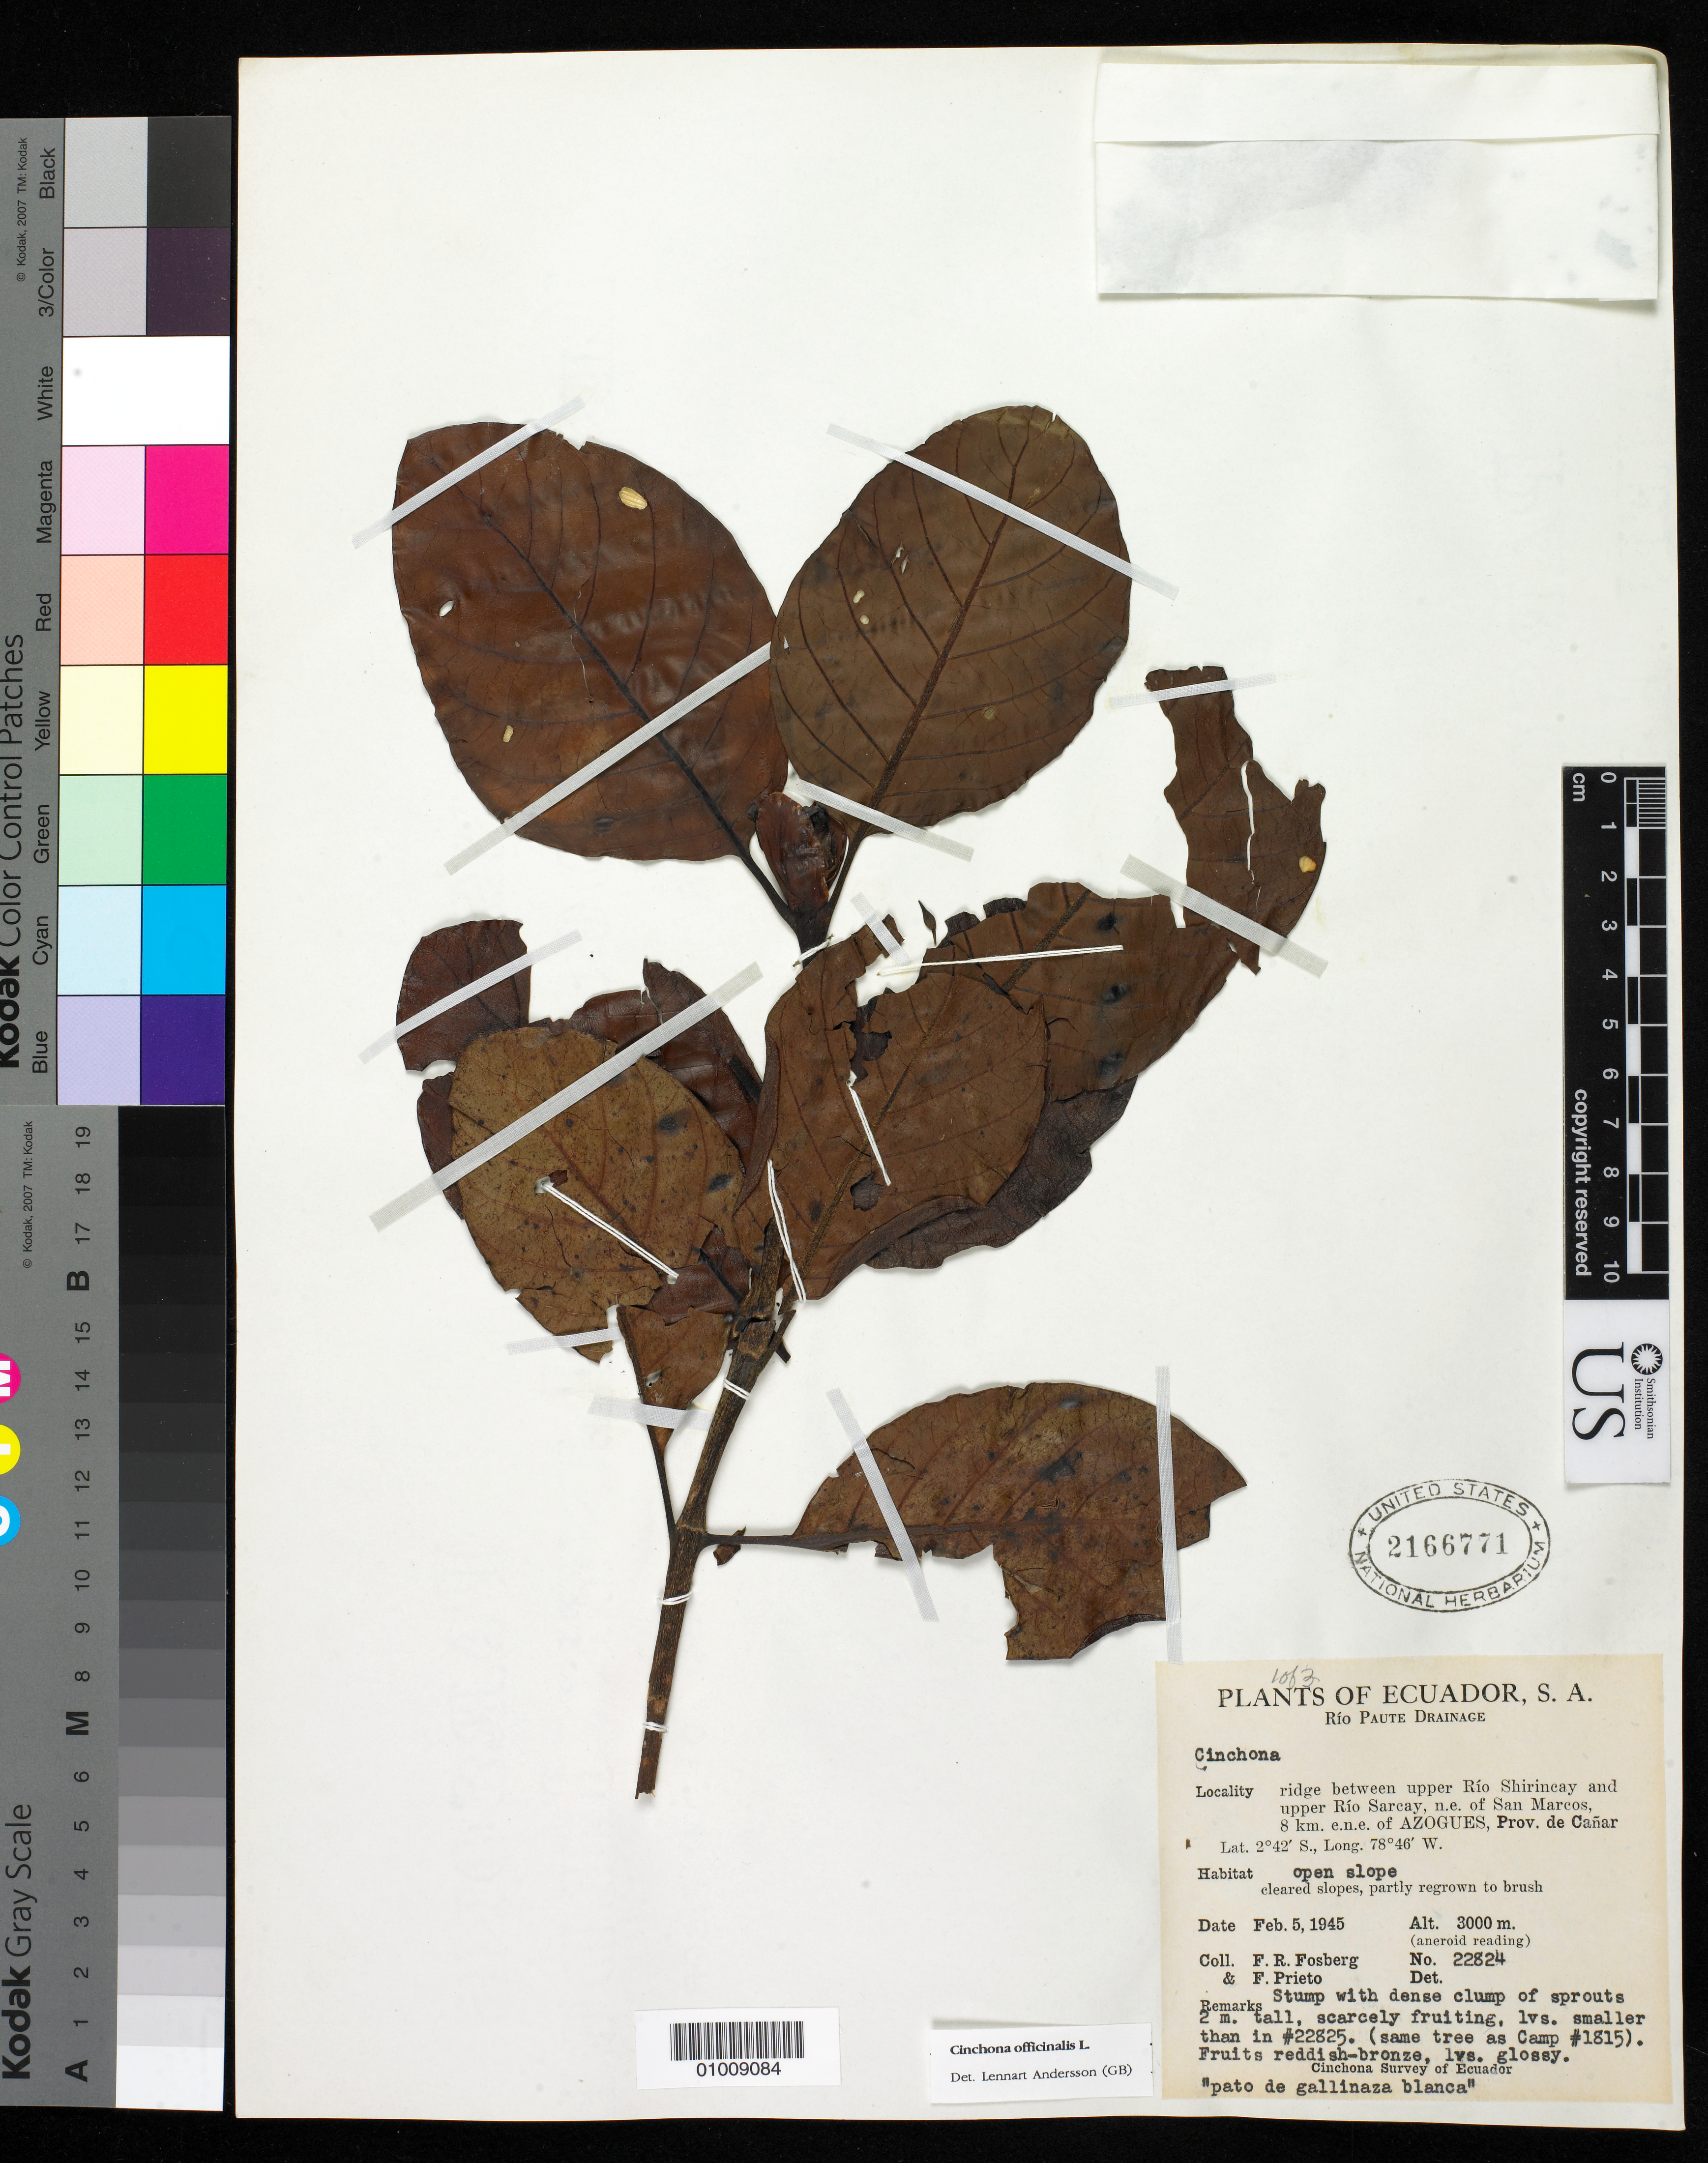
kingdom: Plantae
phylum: Tracheophyta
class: Magnoliopsida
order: Gentianales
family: Rubiaceae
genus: Cinchona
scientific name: Cinchona officinalis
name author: L.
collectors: F. R. Fosberg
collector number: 22824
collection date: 1945-02-05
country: Ecuador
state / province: Cañar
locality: Ridge between upper Rio Shirincay and upper Rio Sarcay, NE of San Marcos, ENE of Azogues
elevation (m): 3000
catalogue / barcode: US 2166771